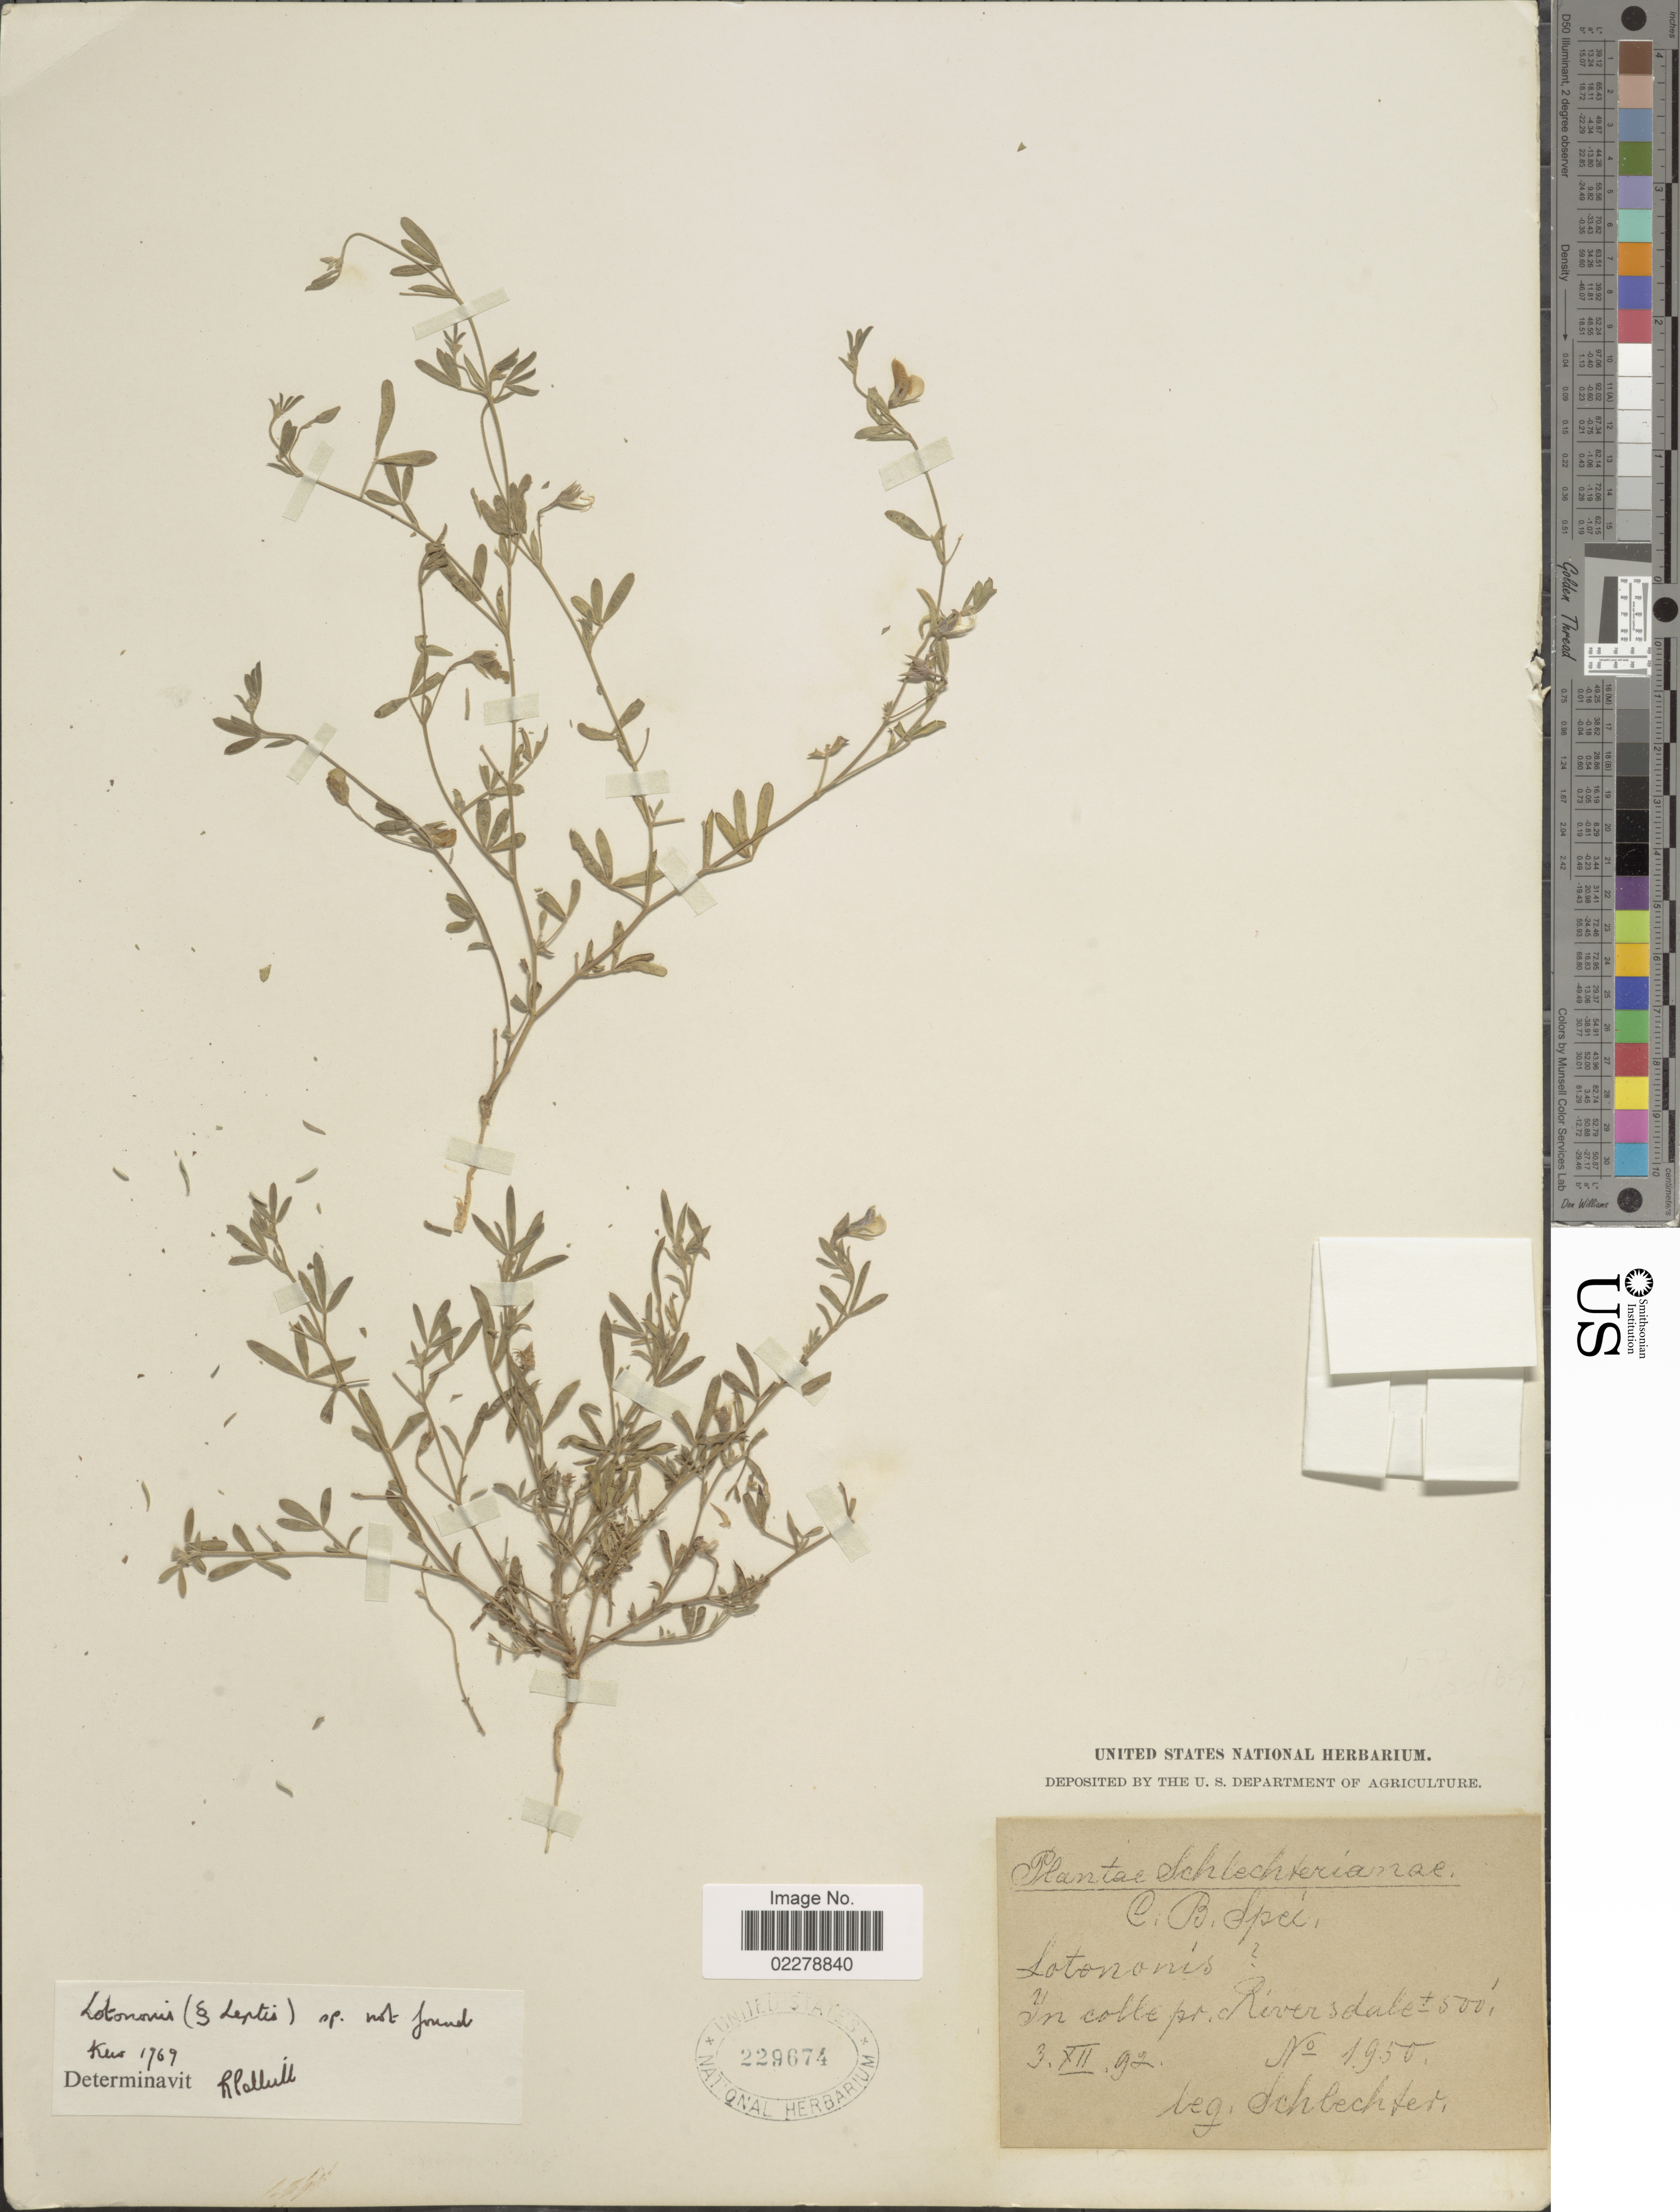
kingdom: Plantae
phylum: Tracheophyta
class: Magnoliopsida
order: Fabales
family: Fabaceae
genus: Lotononis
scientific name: Lotononis sp.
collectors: Schlechter, --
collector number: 1950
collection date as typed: Transcribed d/m/y: 1/7/92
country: South Africa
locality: In colle pr. Riversdale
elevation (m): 152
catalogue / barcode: US 229674